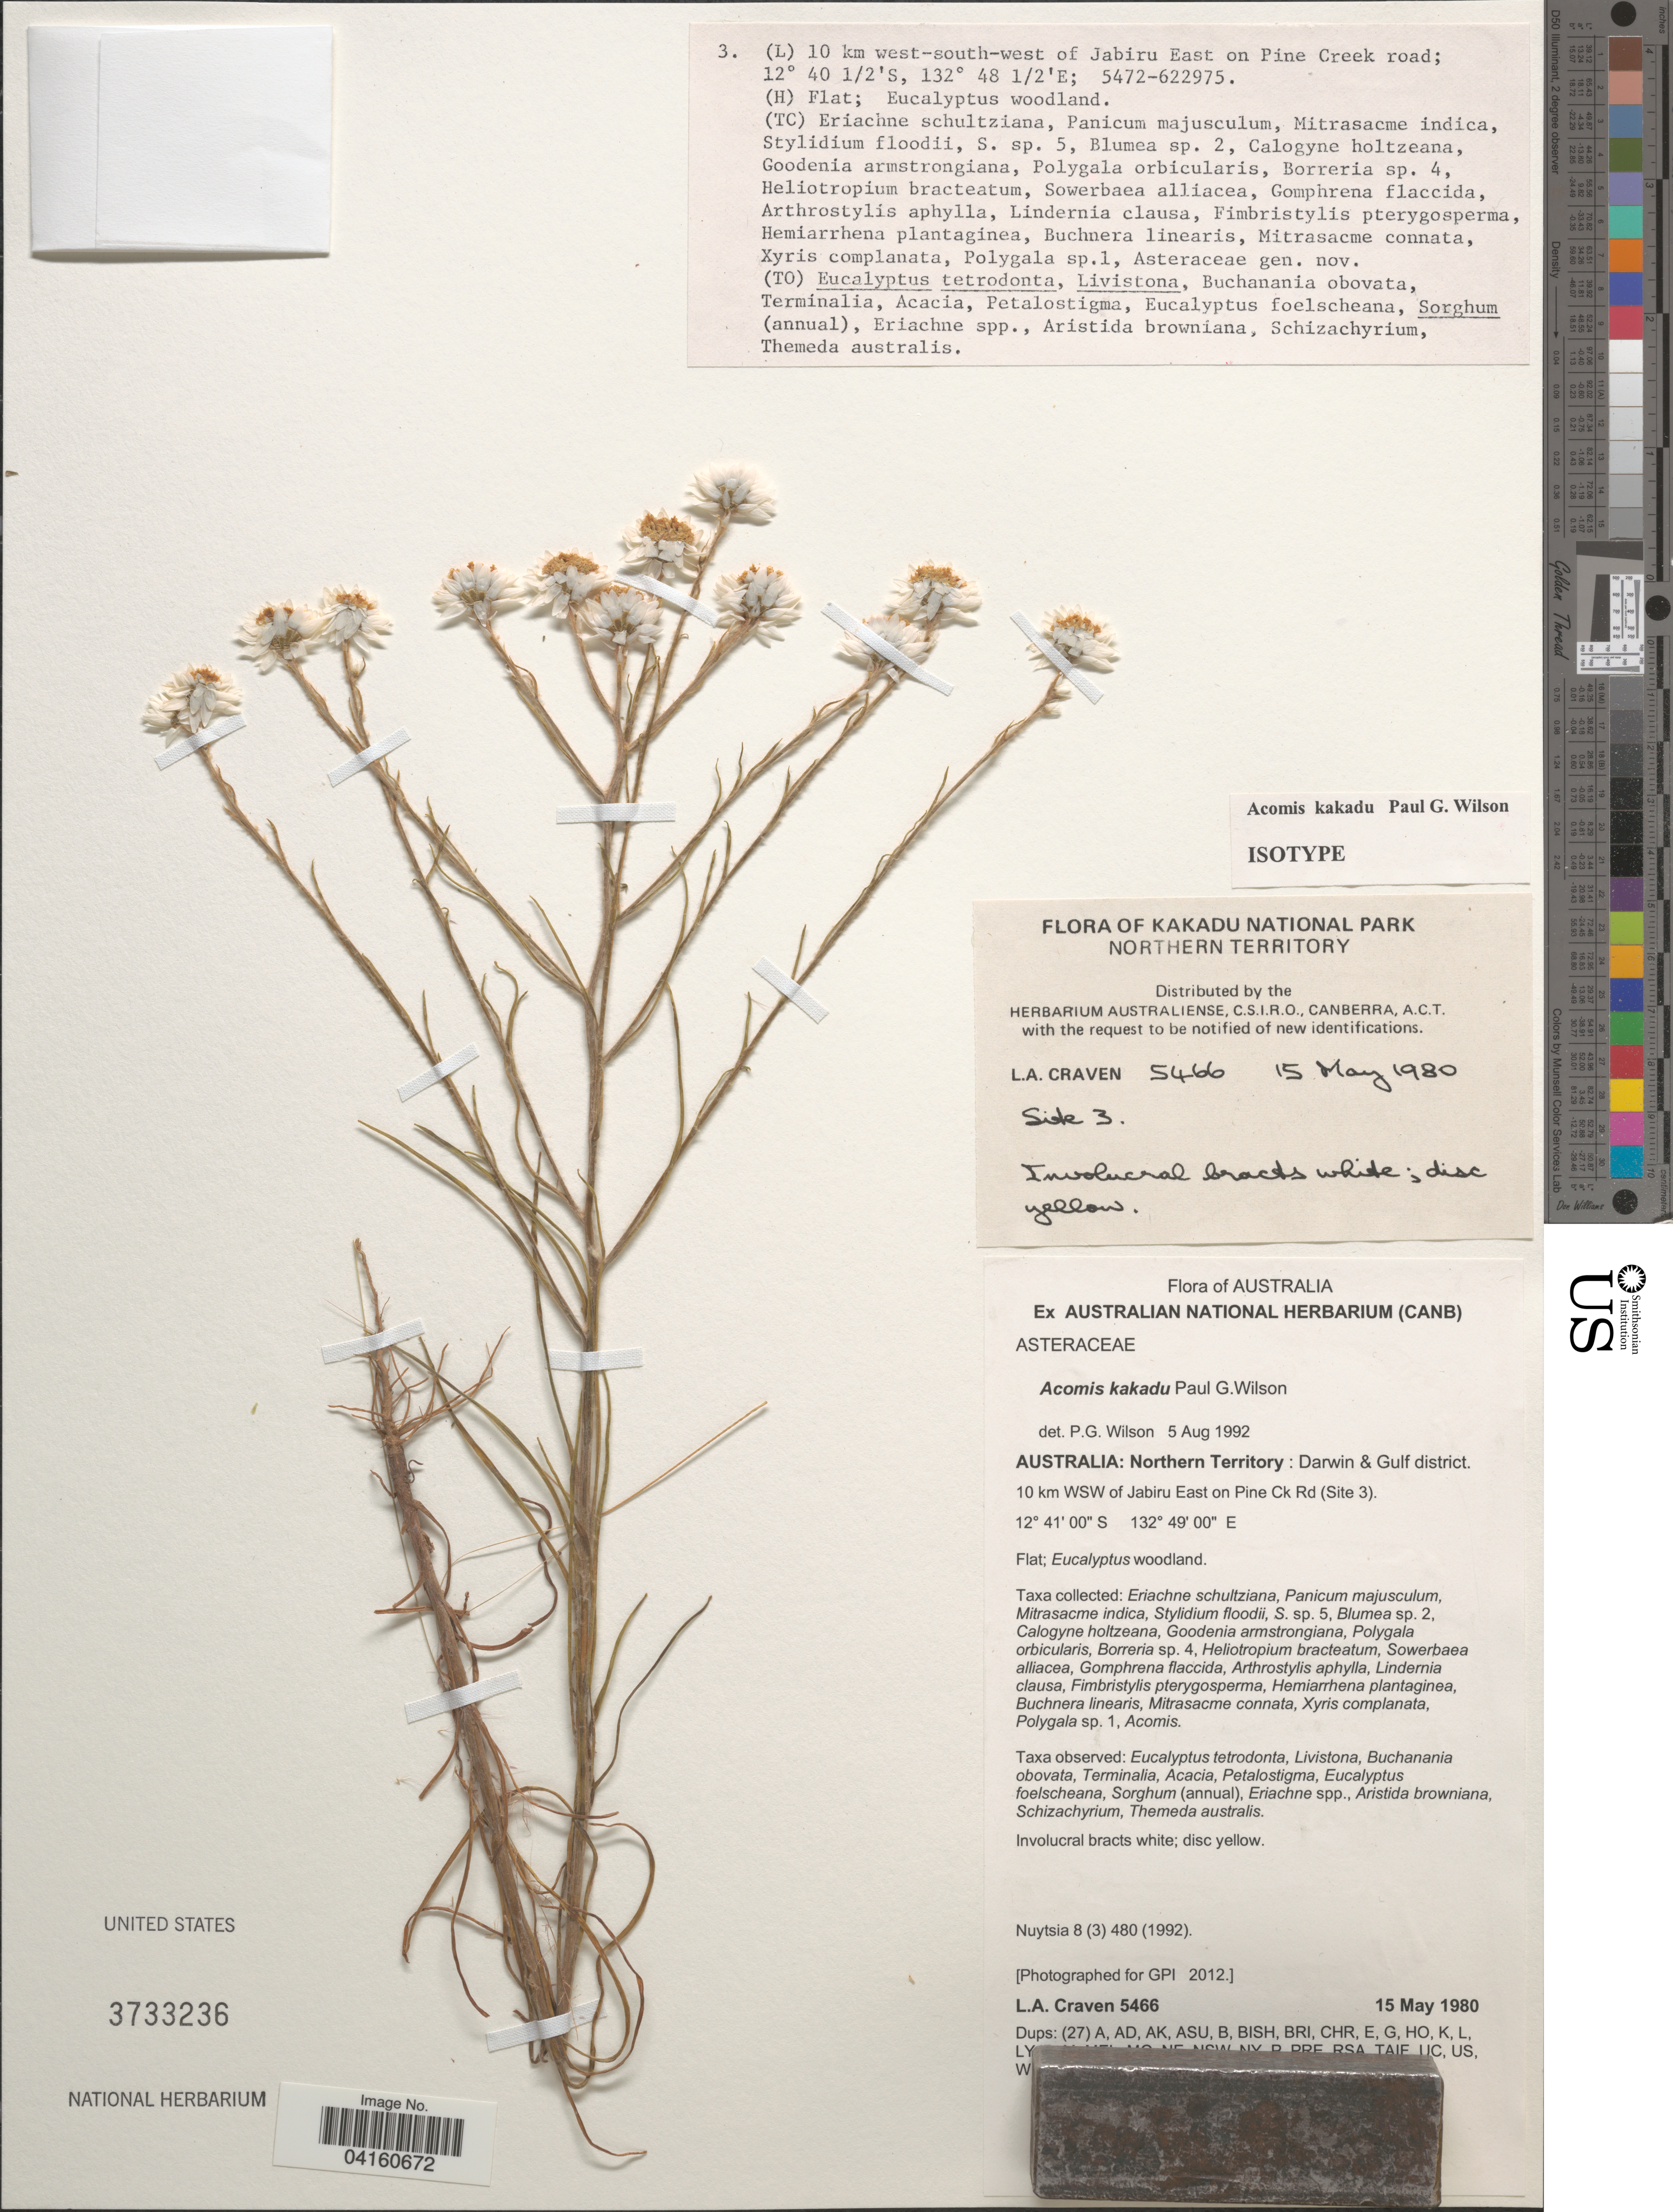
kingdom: Plantae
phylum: Tracheophyta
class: Magnoliopsida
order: Asterales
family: Asteraceae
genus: Acomis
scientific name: Acomis kakadu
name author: Paul G. Wilson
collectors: L. A. Craven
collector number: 5466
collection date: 1980-05-15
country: Australia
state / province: Northern Territory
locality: Darwin & Gulf district. 10 km WSW of Jabiru East on Pine Ck Rd (Site 3).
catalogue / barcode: US 3733236